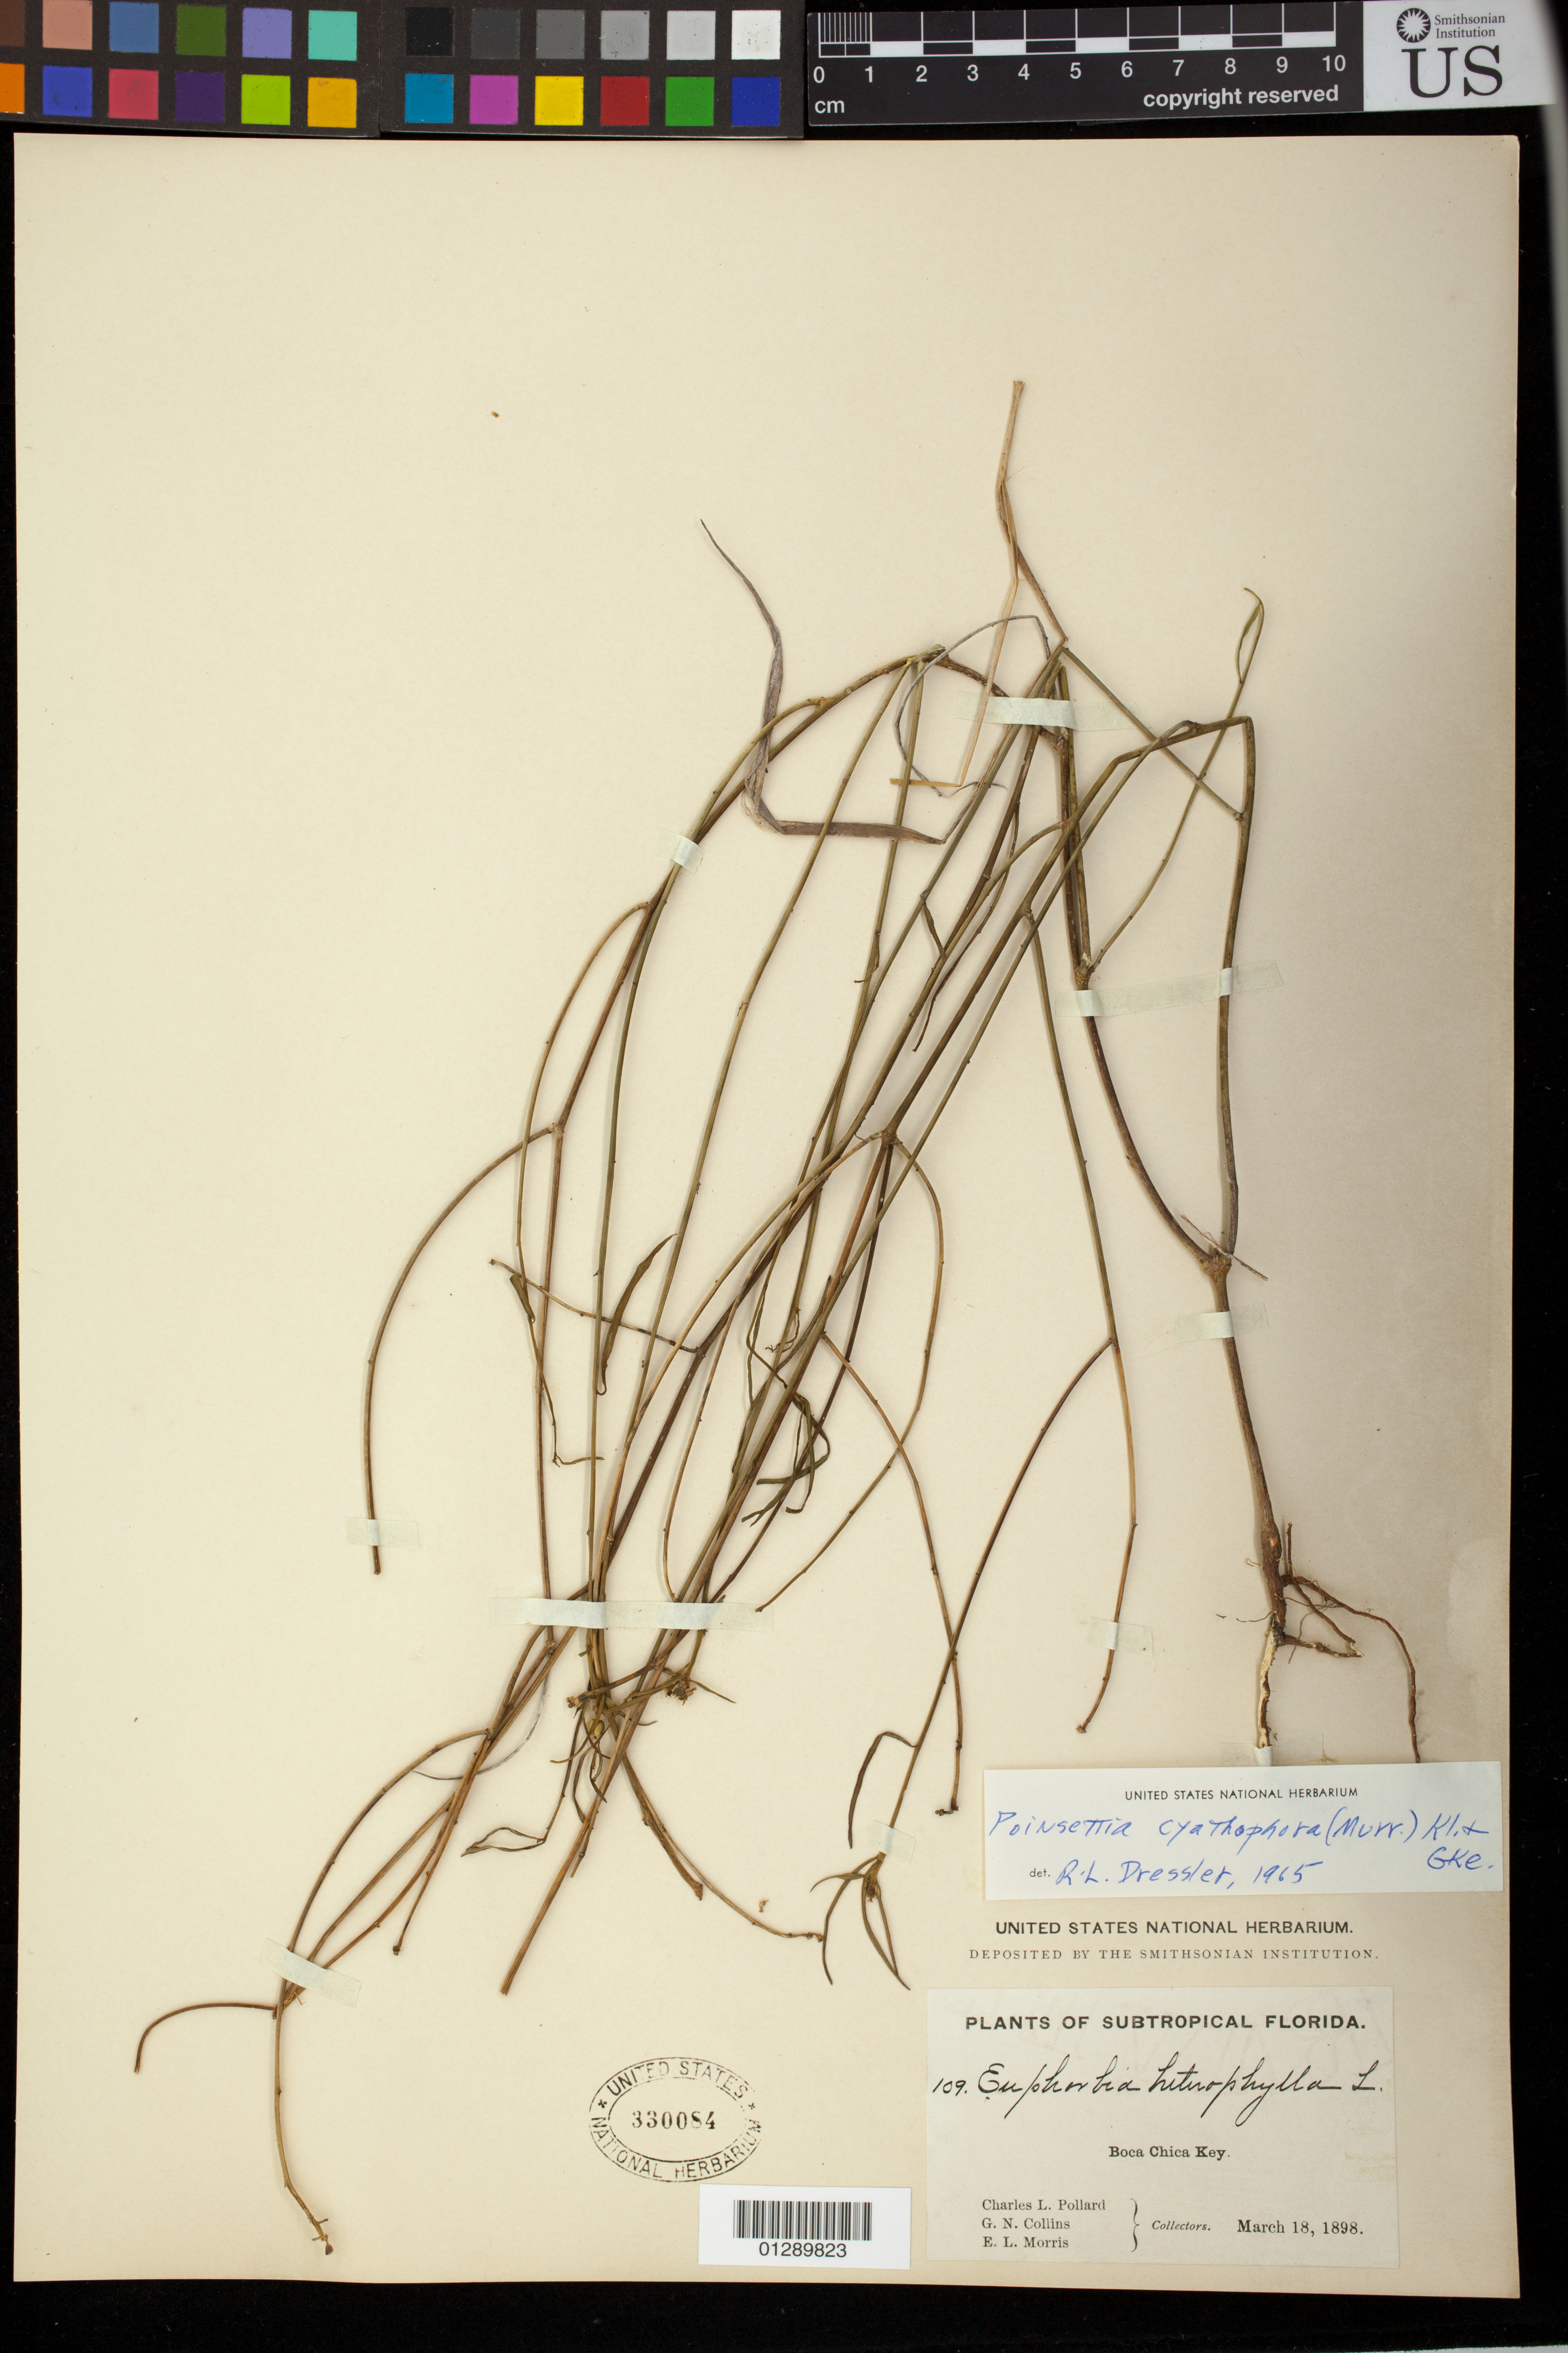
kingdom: Plantae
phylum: Tracheophyta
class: Magnoliopsida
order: Malpighiales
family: Euphorbiaceae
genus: Euphorbia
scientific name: Euphorbia heterophylla var. cyathophora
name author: (Murr.) Griseb.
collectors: C. L. Pollard, G. N. Collins & E. Morris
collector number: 109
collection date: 1898-03-18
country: United States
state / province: Florida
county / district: Monroe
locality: Boca Chica Keys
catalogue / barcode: US 330084